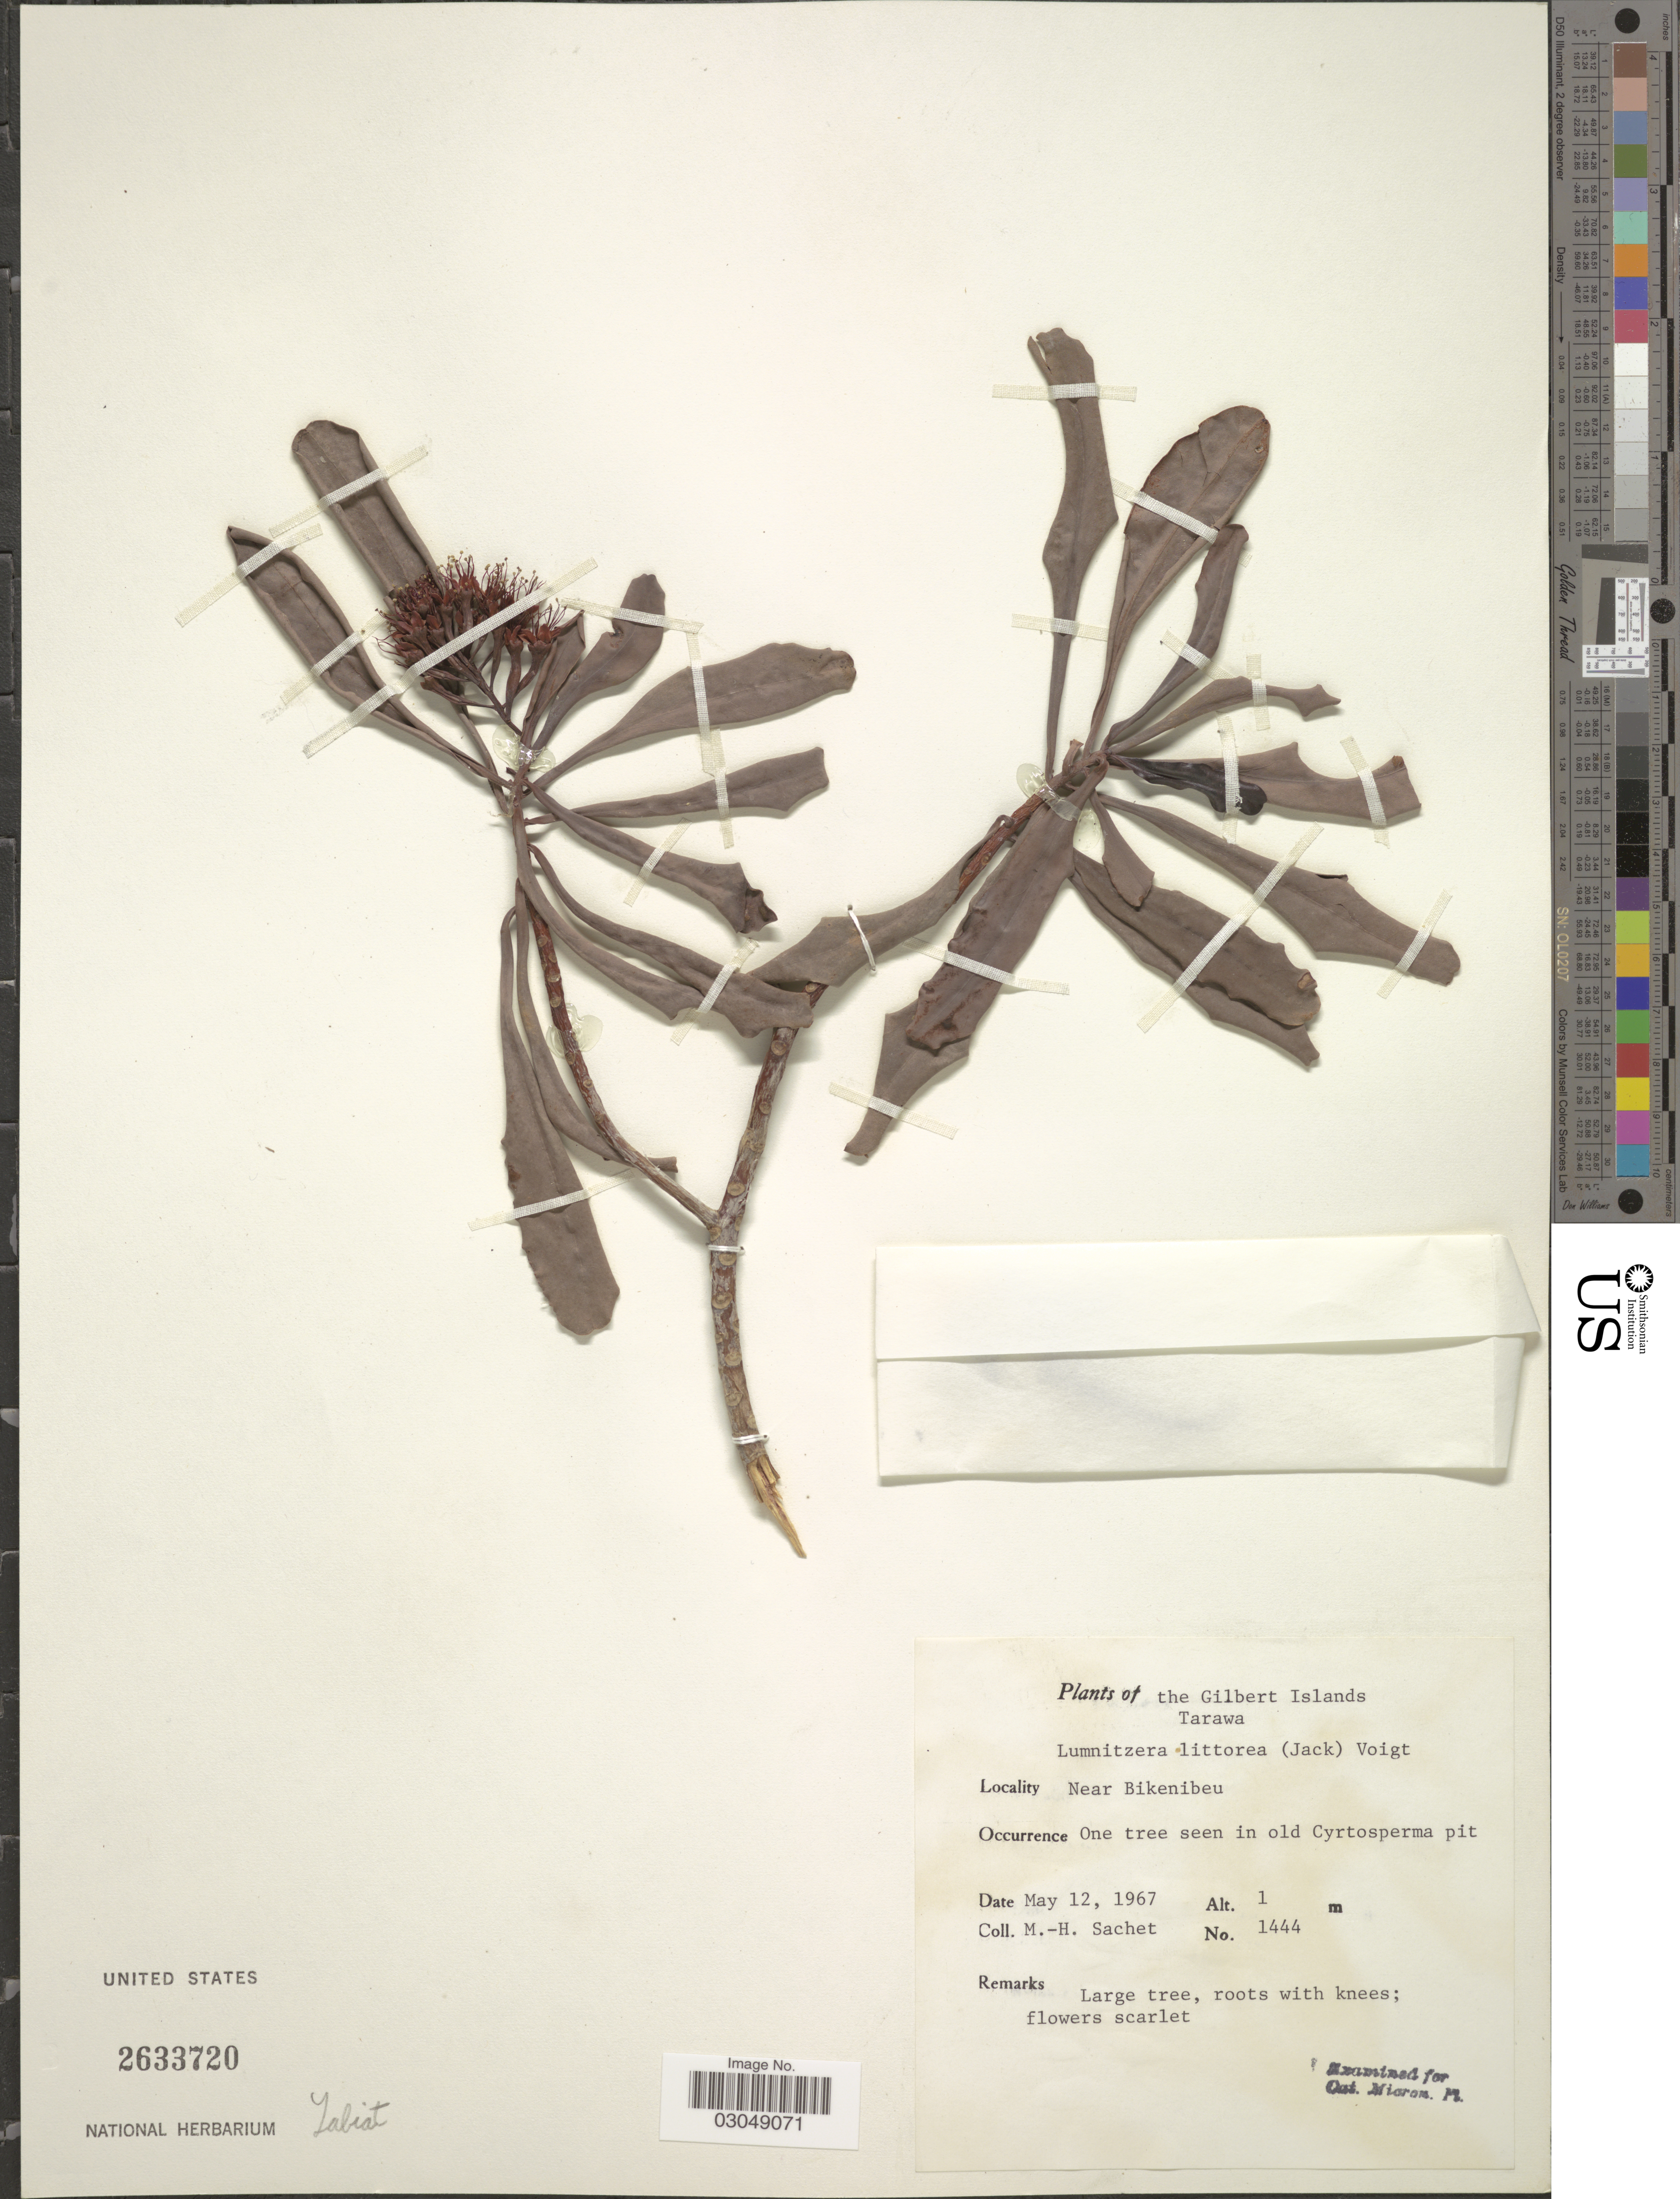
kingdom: Plantae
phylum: Tracheophyta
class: Magnoliopsida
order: Myrtales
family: Combretaceae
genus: Lumnitzera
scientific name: Lumnitzera littorea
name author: (Jack) Voight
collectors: M.-H. Sachet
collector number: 1444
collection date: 1967-05-12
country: Kiribati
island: Tarawa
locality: Gilbert Islands. Tarawa. Near Bikenibeu.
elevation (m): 1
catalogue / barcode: US 2633720